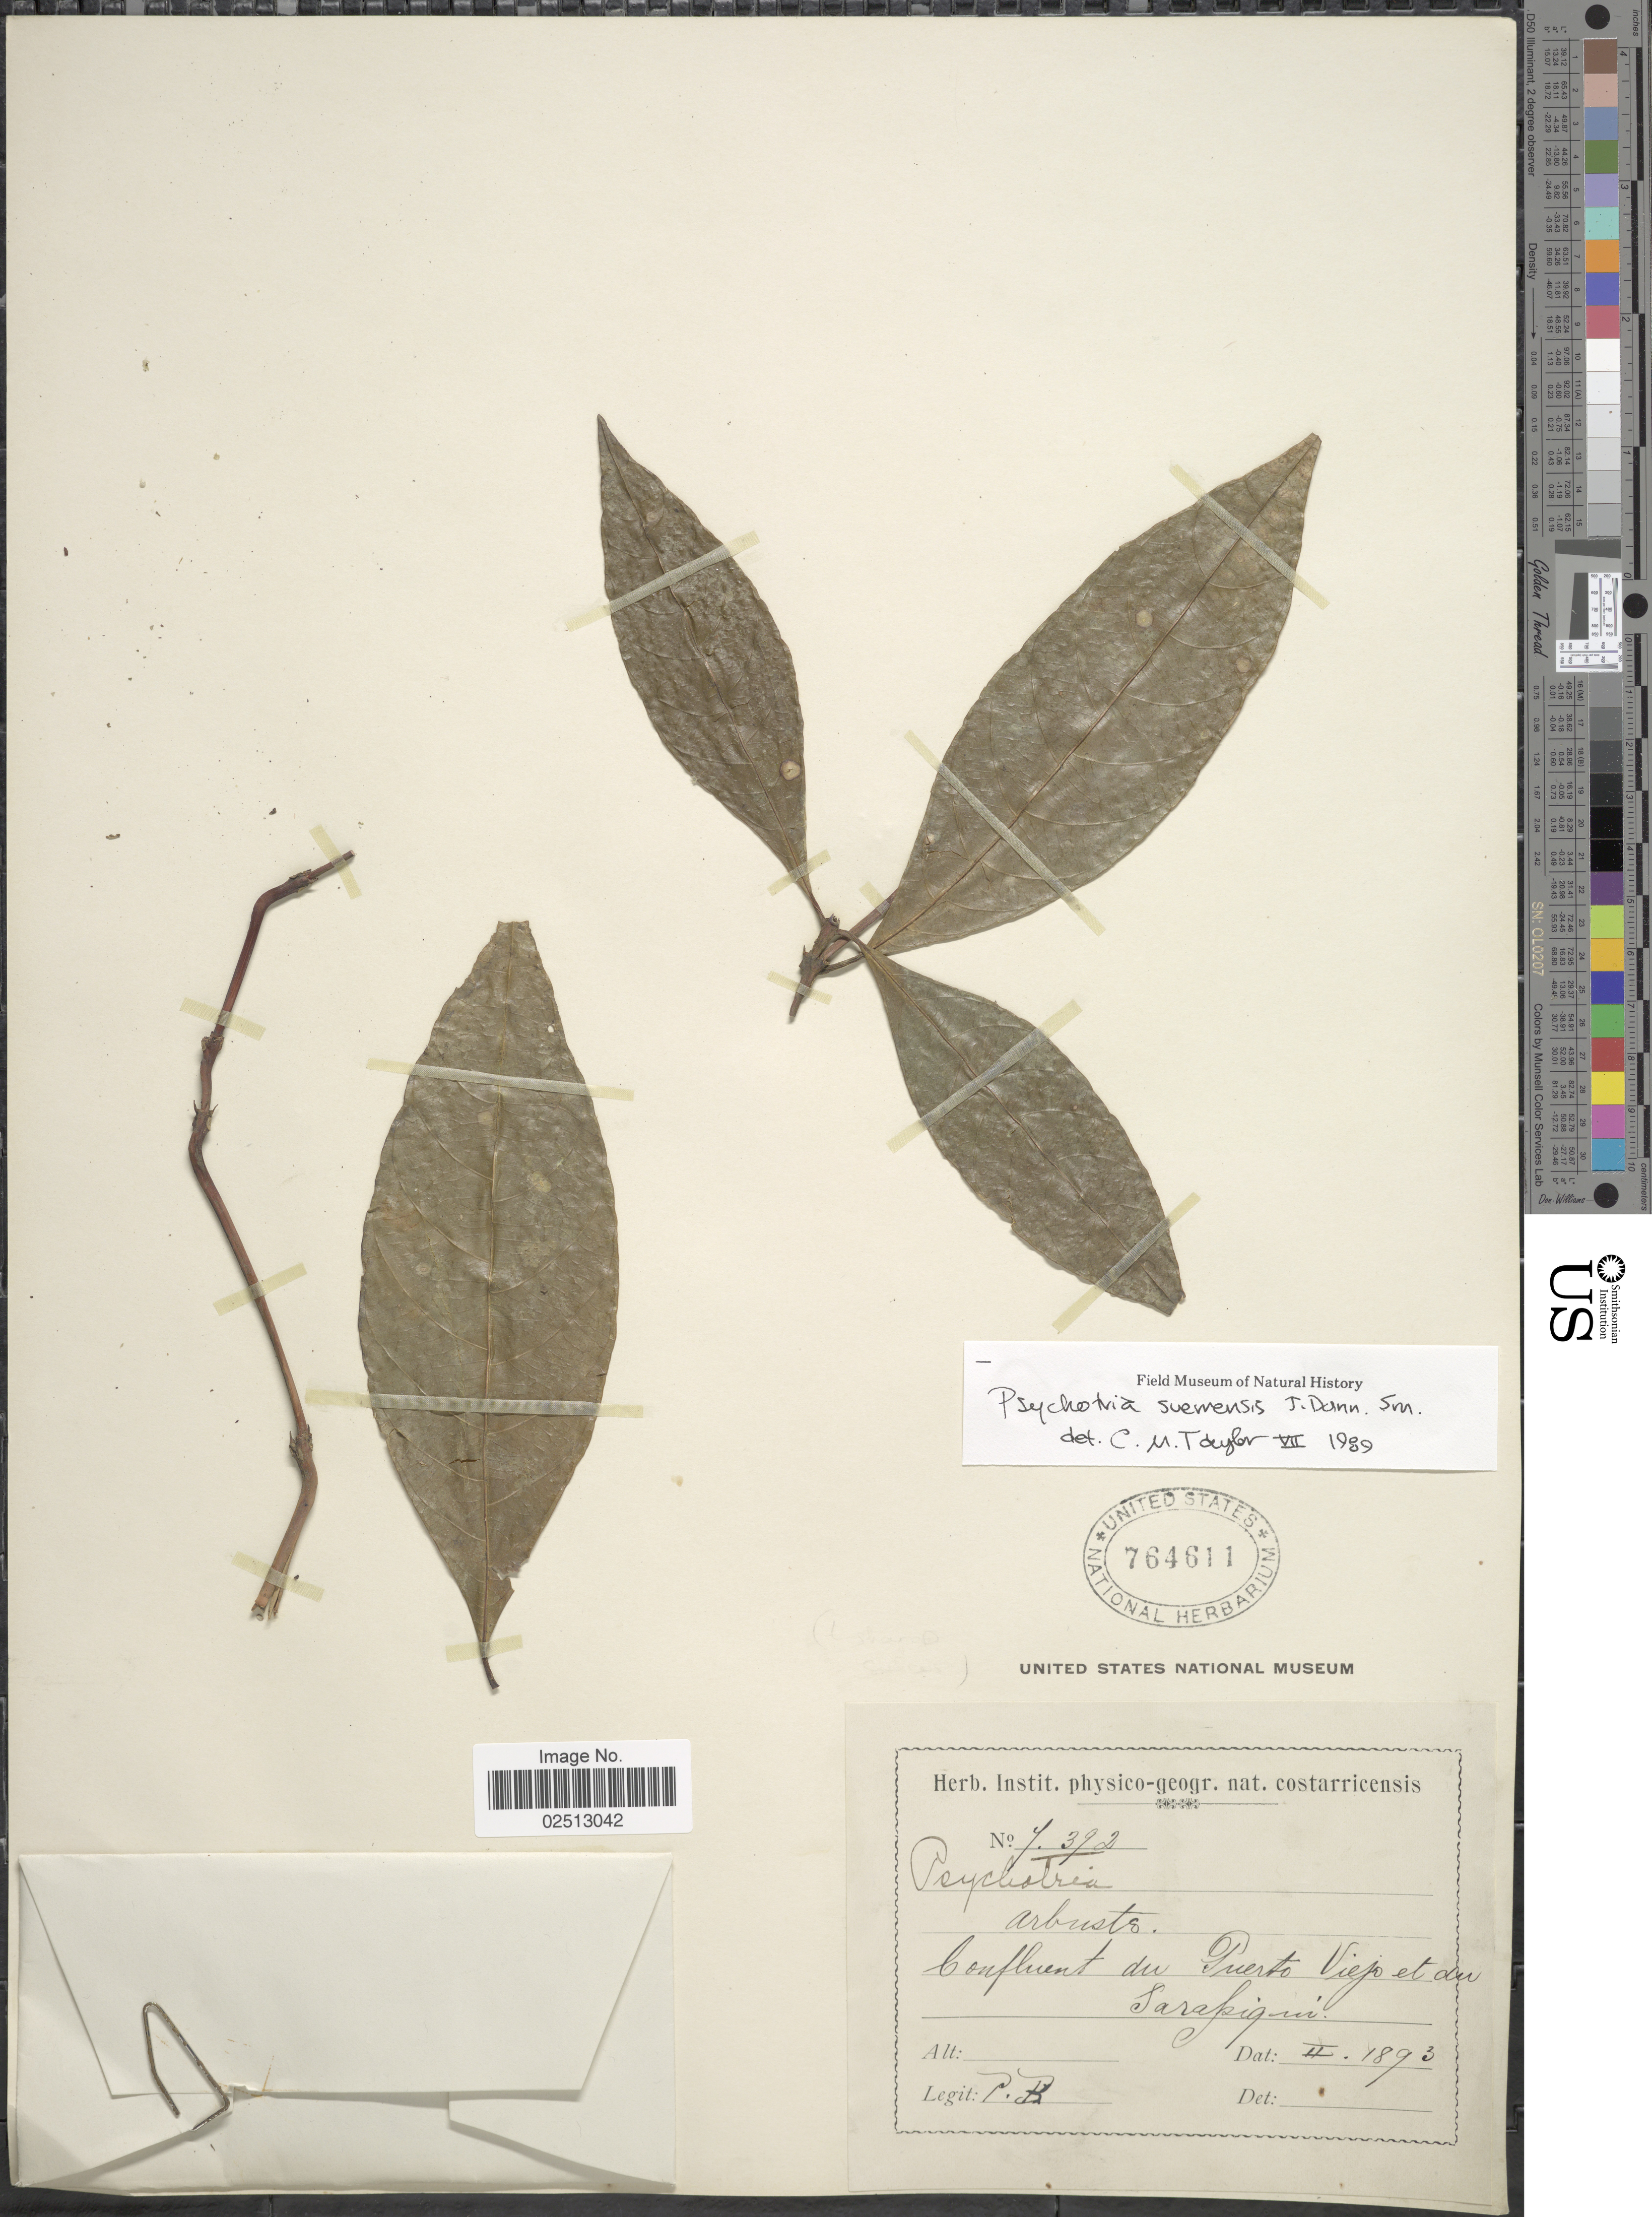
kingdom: Plantae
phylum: Tracheophyta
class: Magnoliopsida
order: Gentianales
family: Rubiaceae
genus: Psychotria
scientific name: Psychotria suerrensis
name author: Donn. Sm.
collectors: P. B.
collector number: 7392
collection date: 1893-02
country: Costa Rica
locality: Confluent du Puerto Viejo et du Sarapiqui.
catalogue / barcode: US 764611